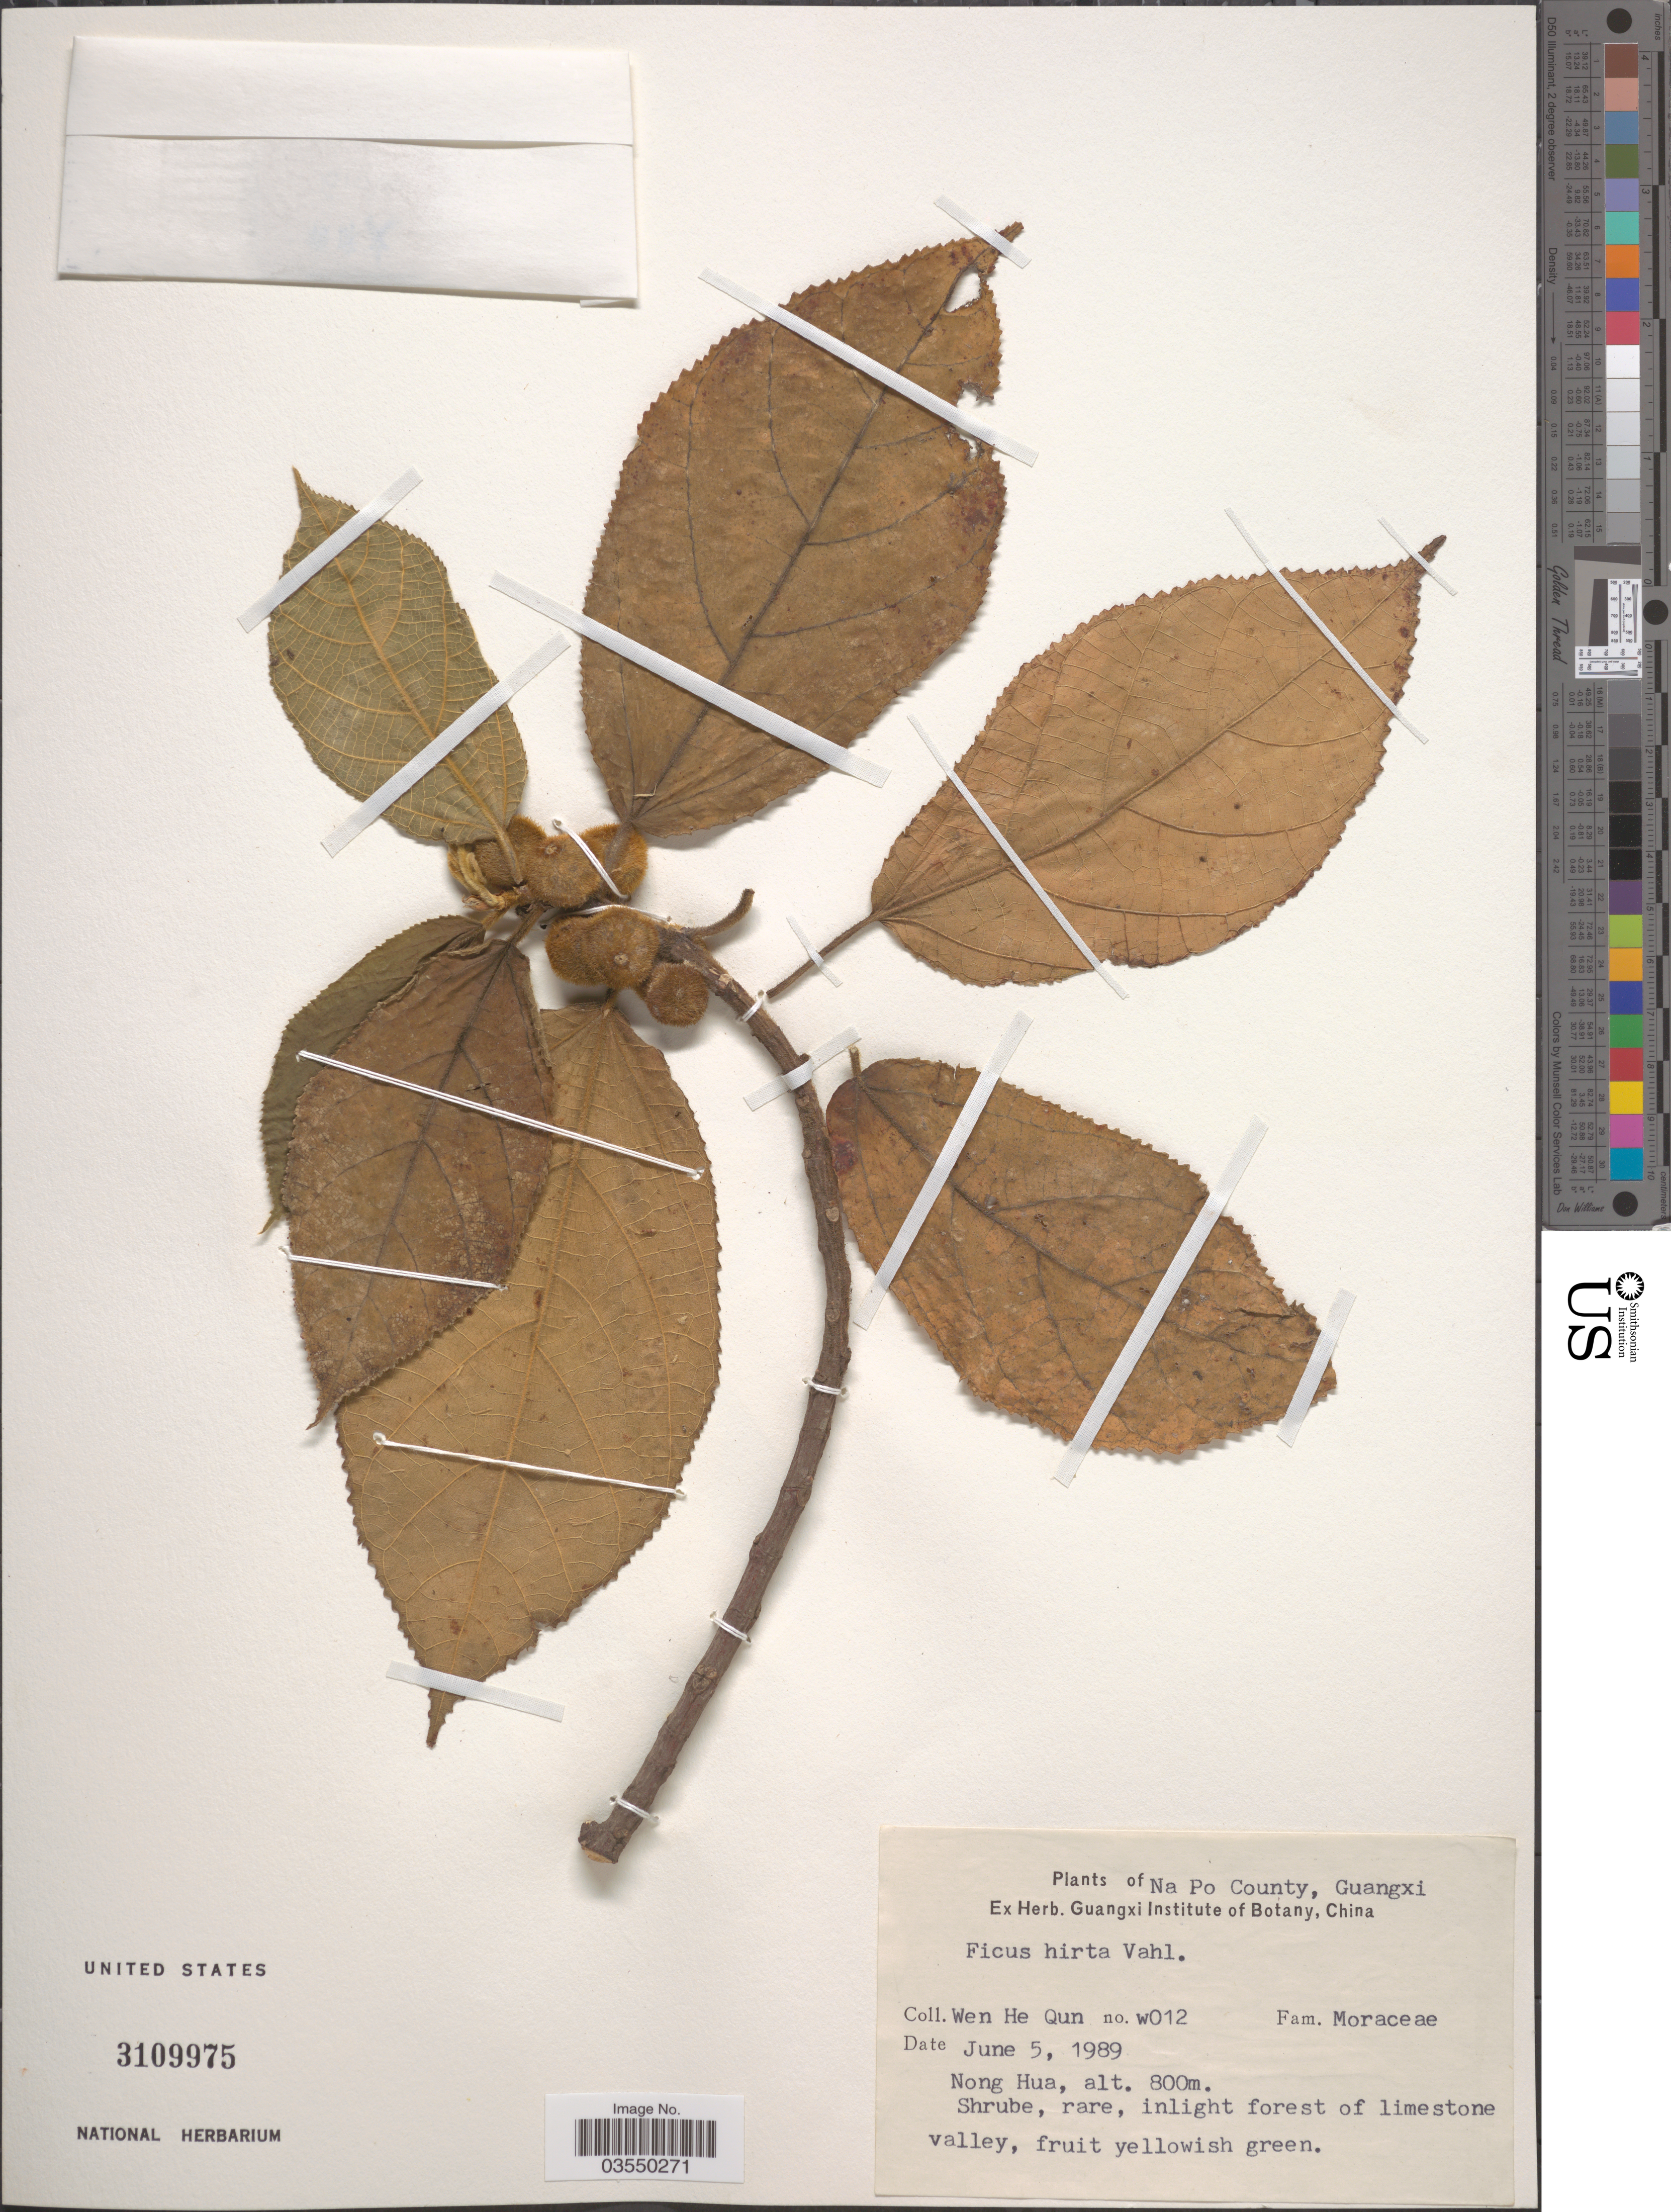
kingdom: Plantae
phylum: Tracheophyta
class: Magnoliopsida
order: Rosales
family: Moraceae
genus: Ficus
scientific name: Ficus hirta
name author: Vahl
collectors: W. Qun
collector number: w012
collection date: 1989-06-05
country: China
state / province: Guangxi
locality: Na Po County. Nong Hua.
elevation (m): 800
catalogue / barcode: US 3109975